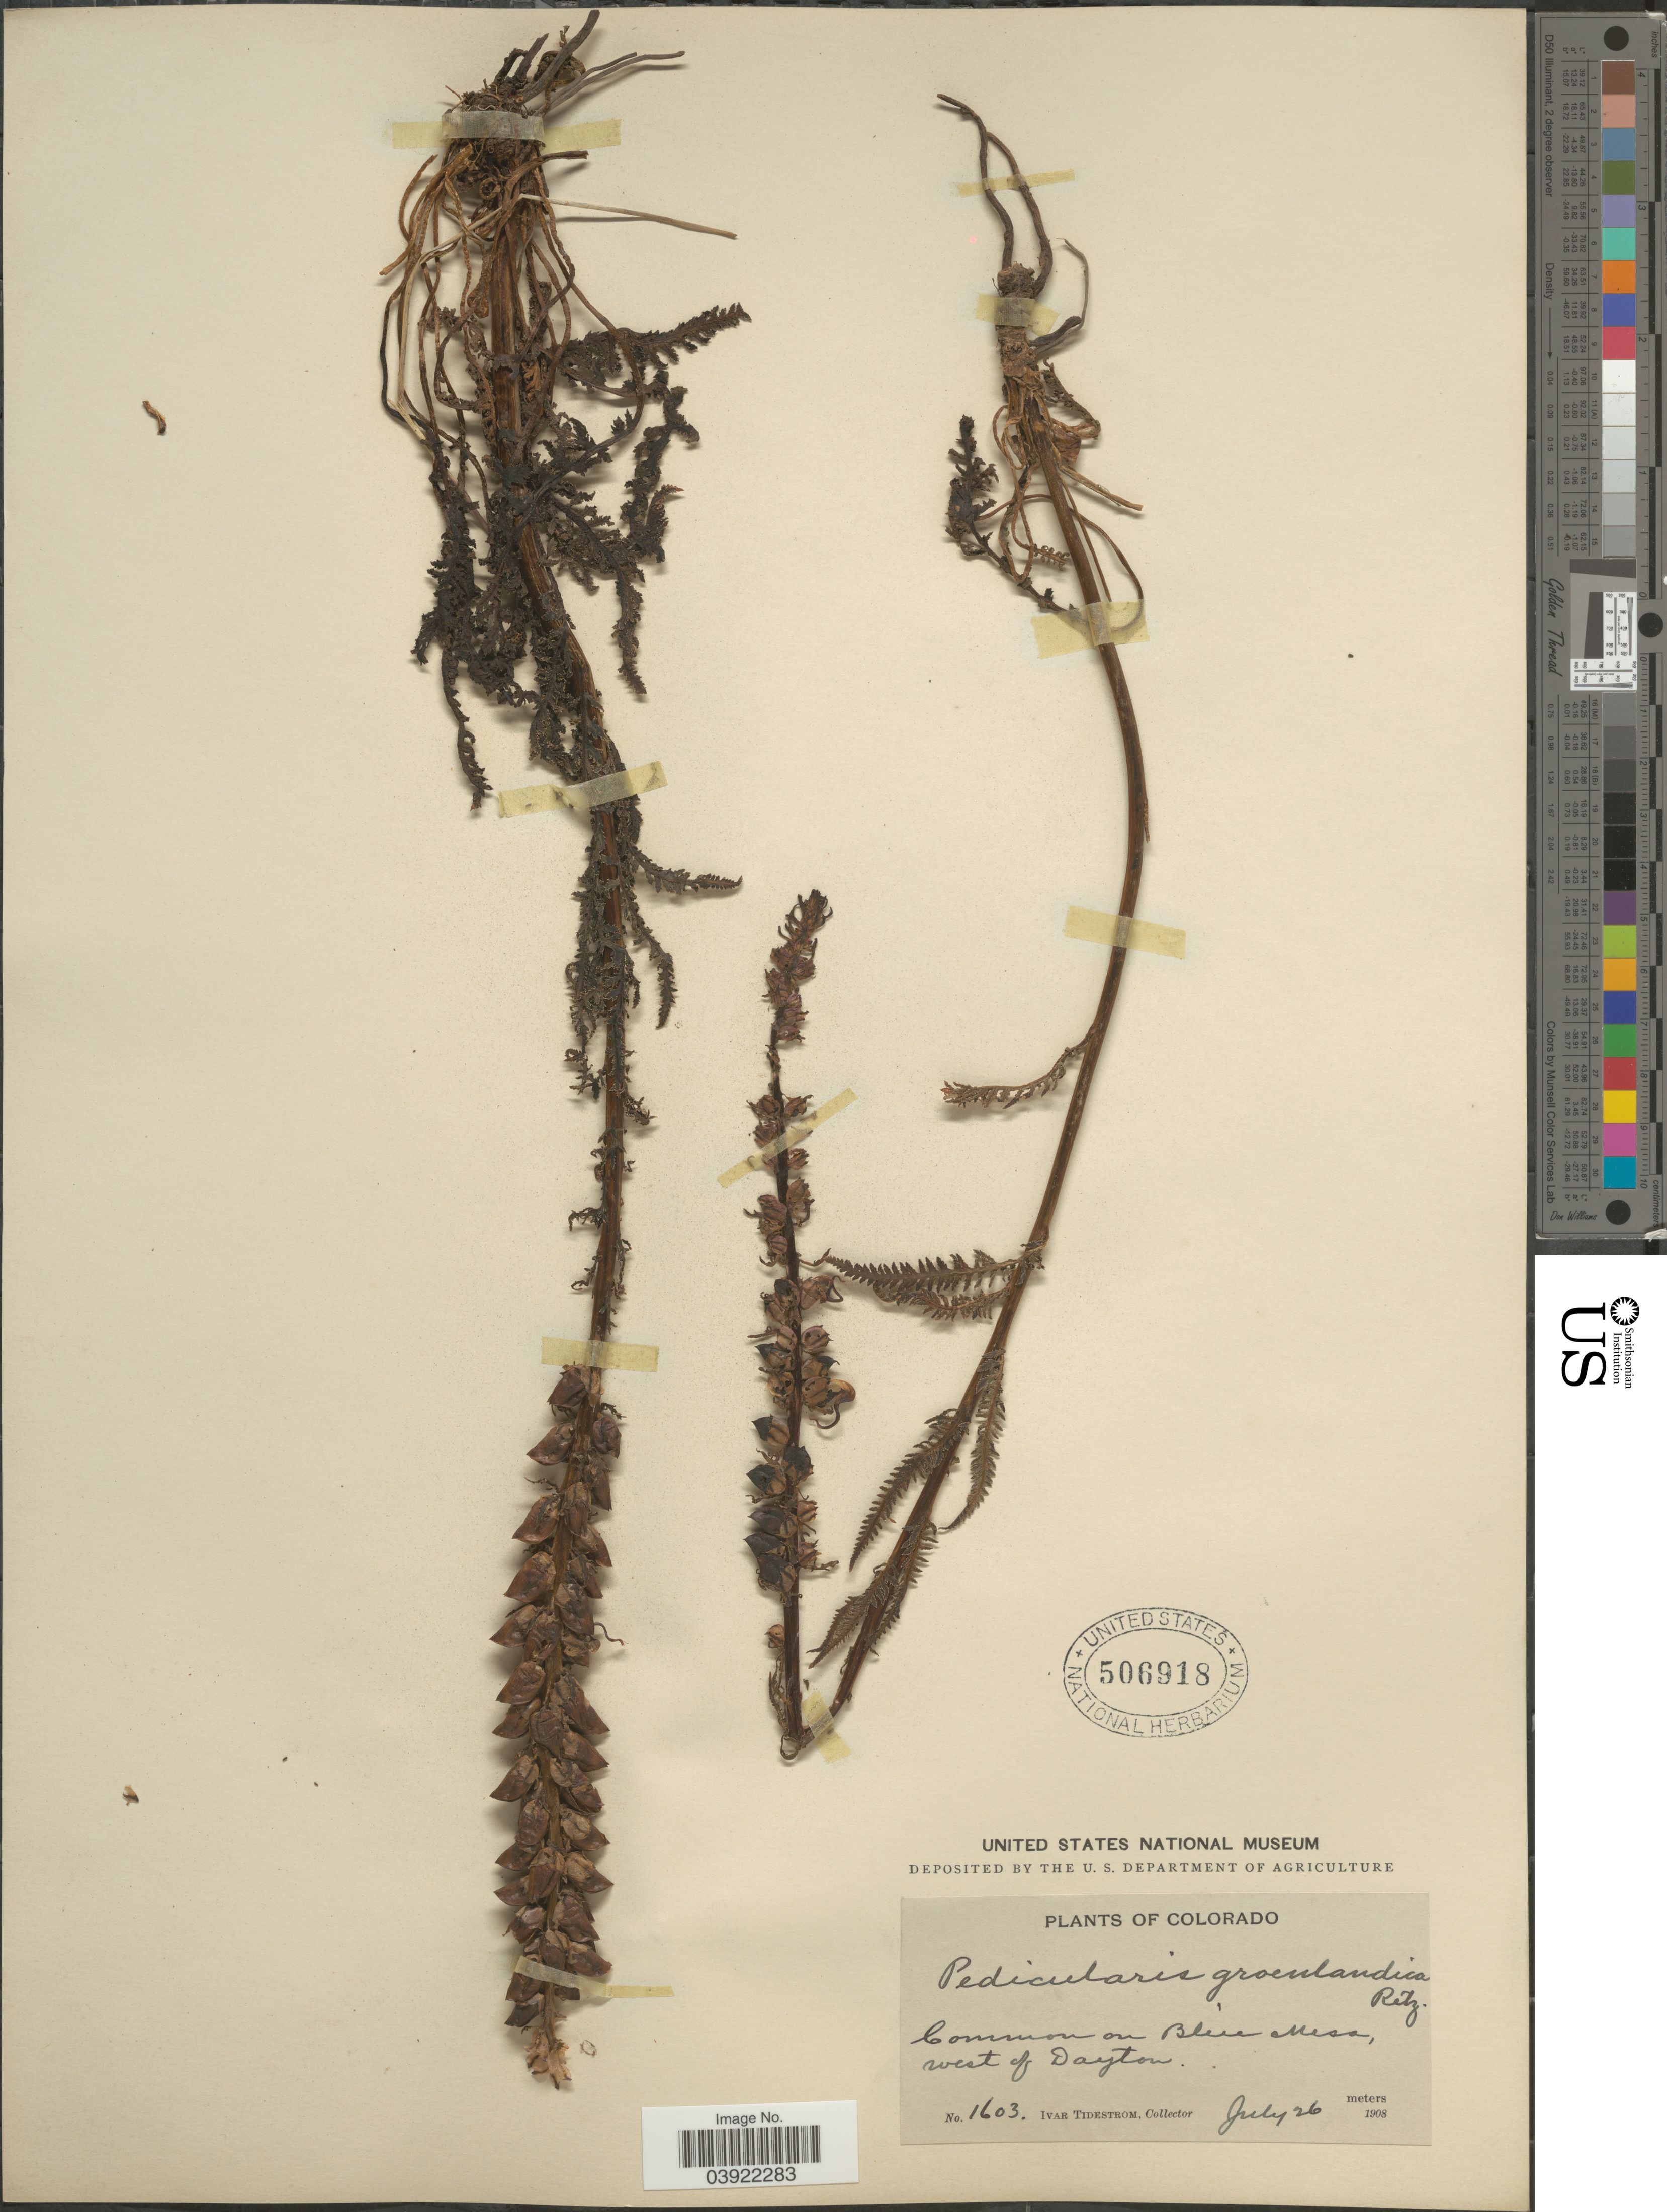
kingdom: Plantae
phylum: Tracheophyta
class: Magnoliopsida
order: Lamiales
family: Orobanchaceae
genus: Pedicularis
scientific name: Pedicularis groenlandica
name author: Retz.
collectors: I. F. Tidestrom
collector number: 1603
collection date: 1908-07-26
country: United States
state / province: Colorado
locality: Common on Blue Mesa, west of Dayton.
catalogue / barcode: US 506918